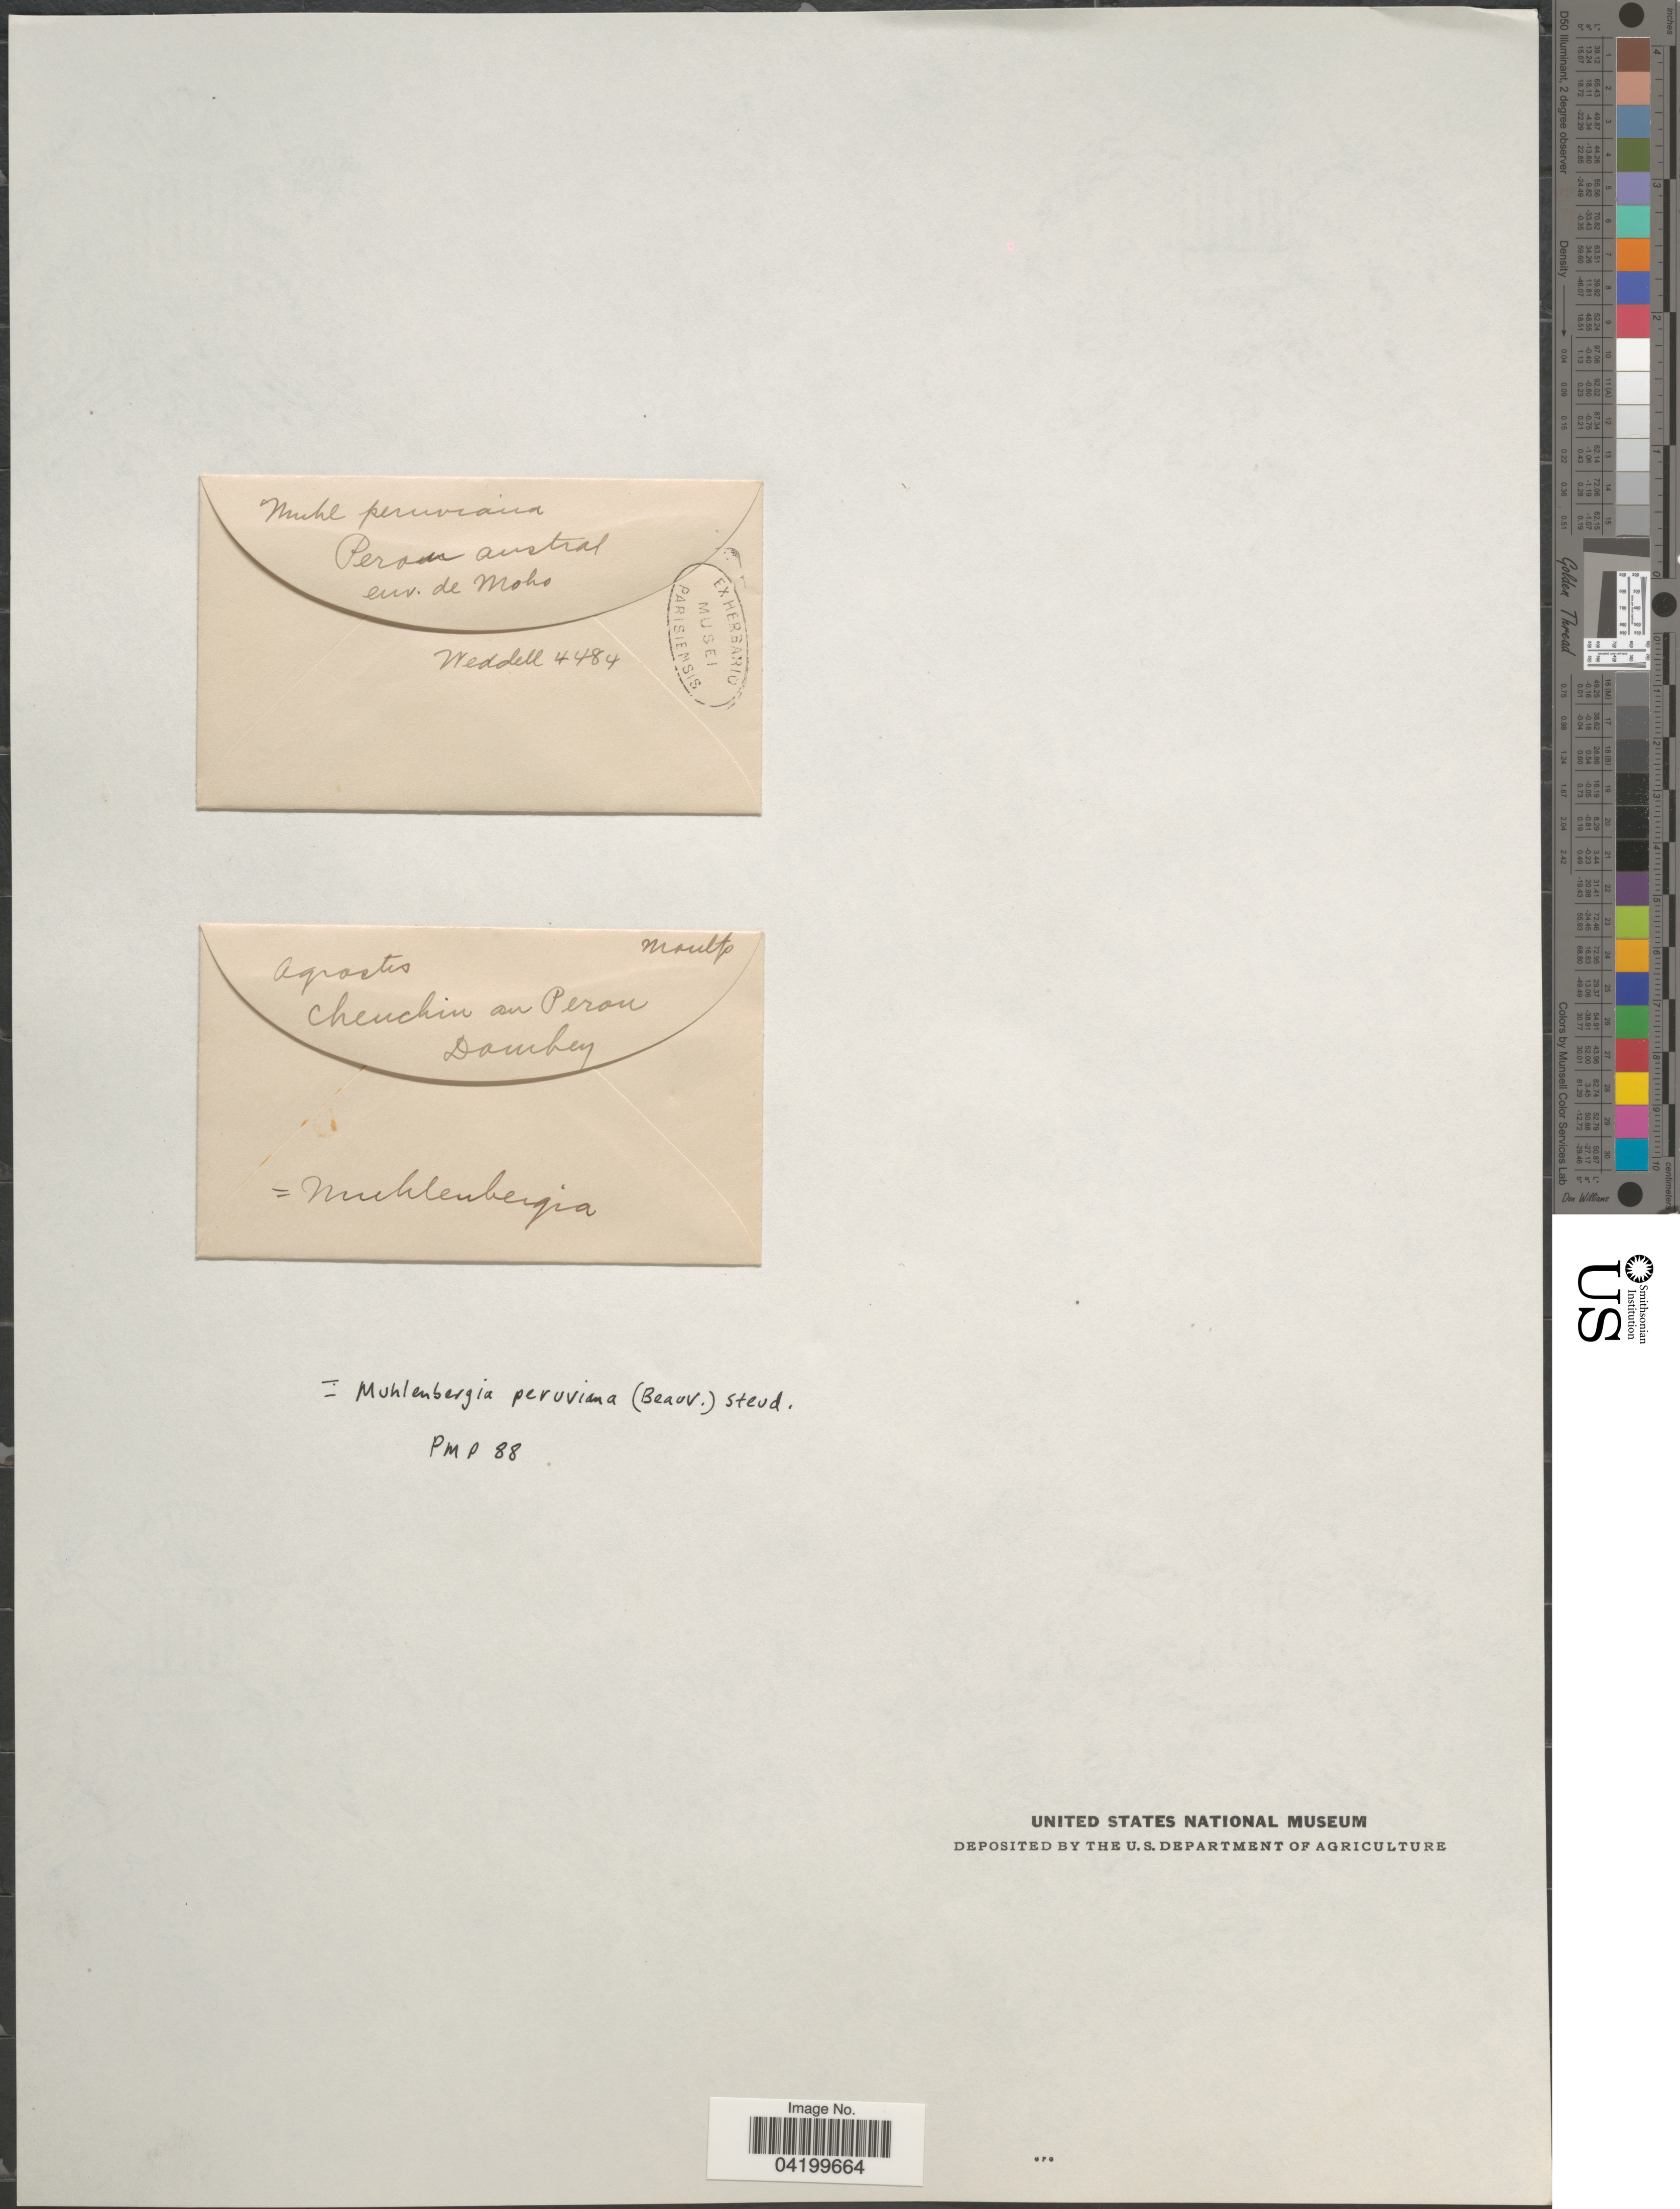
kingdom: Plantae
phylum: Tracheophyta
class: Liliopsida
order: Poales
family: Poaceae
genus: Muhlenbergia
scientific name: Muhlenbergia peruviana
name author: (P. Beauv.) Steud.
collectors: -. Weddell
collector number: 4484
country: Peru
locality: Perou austral. Env. de Moho.